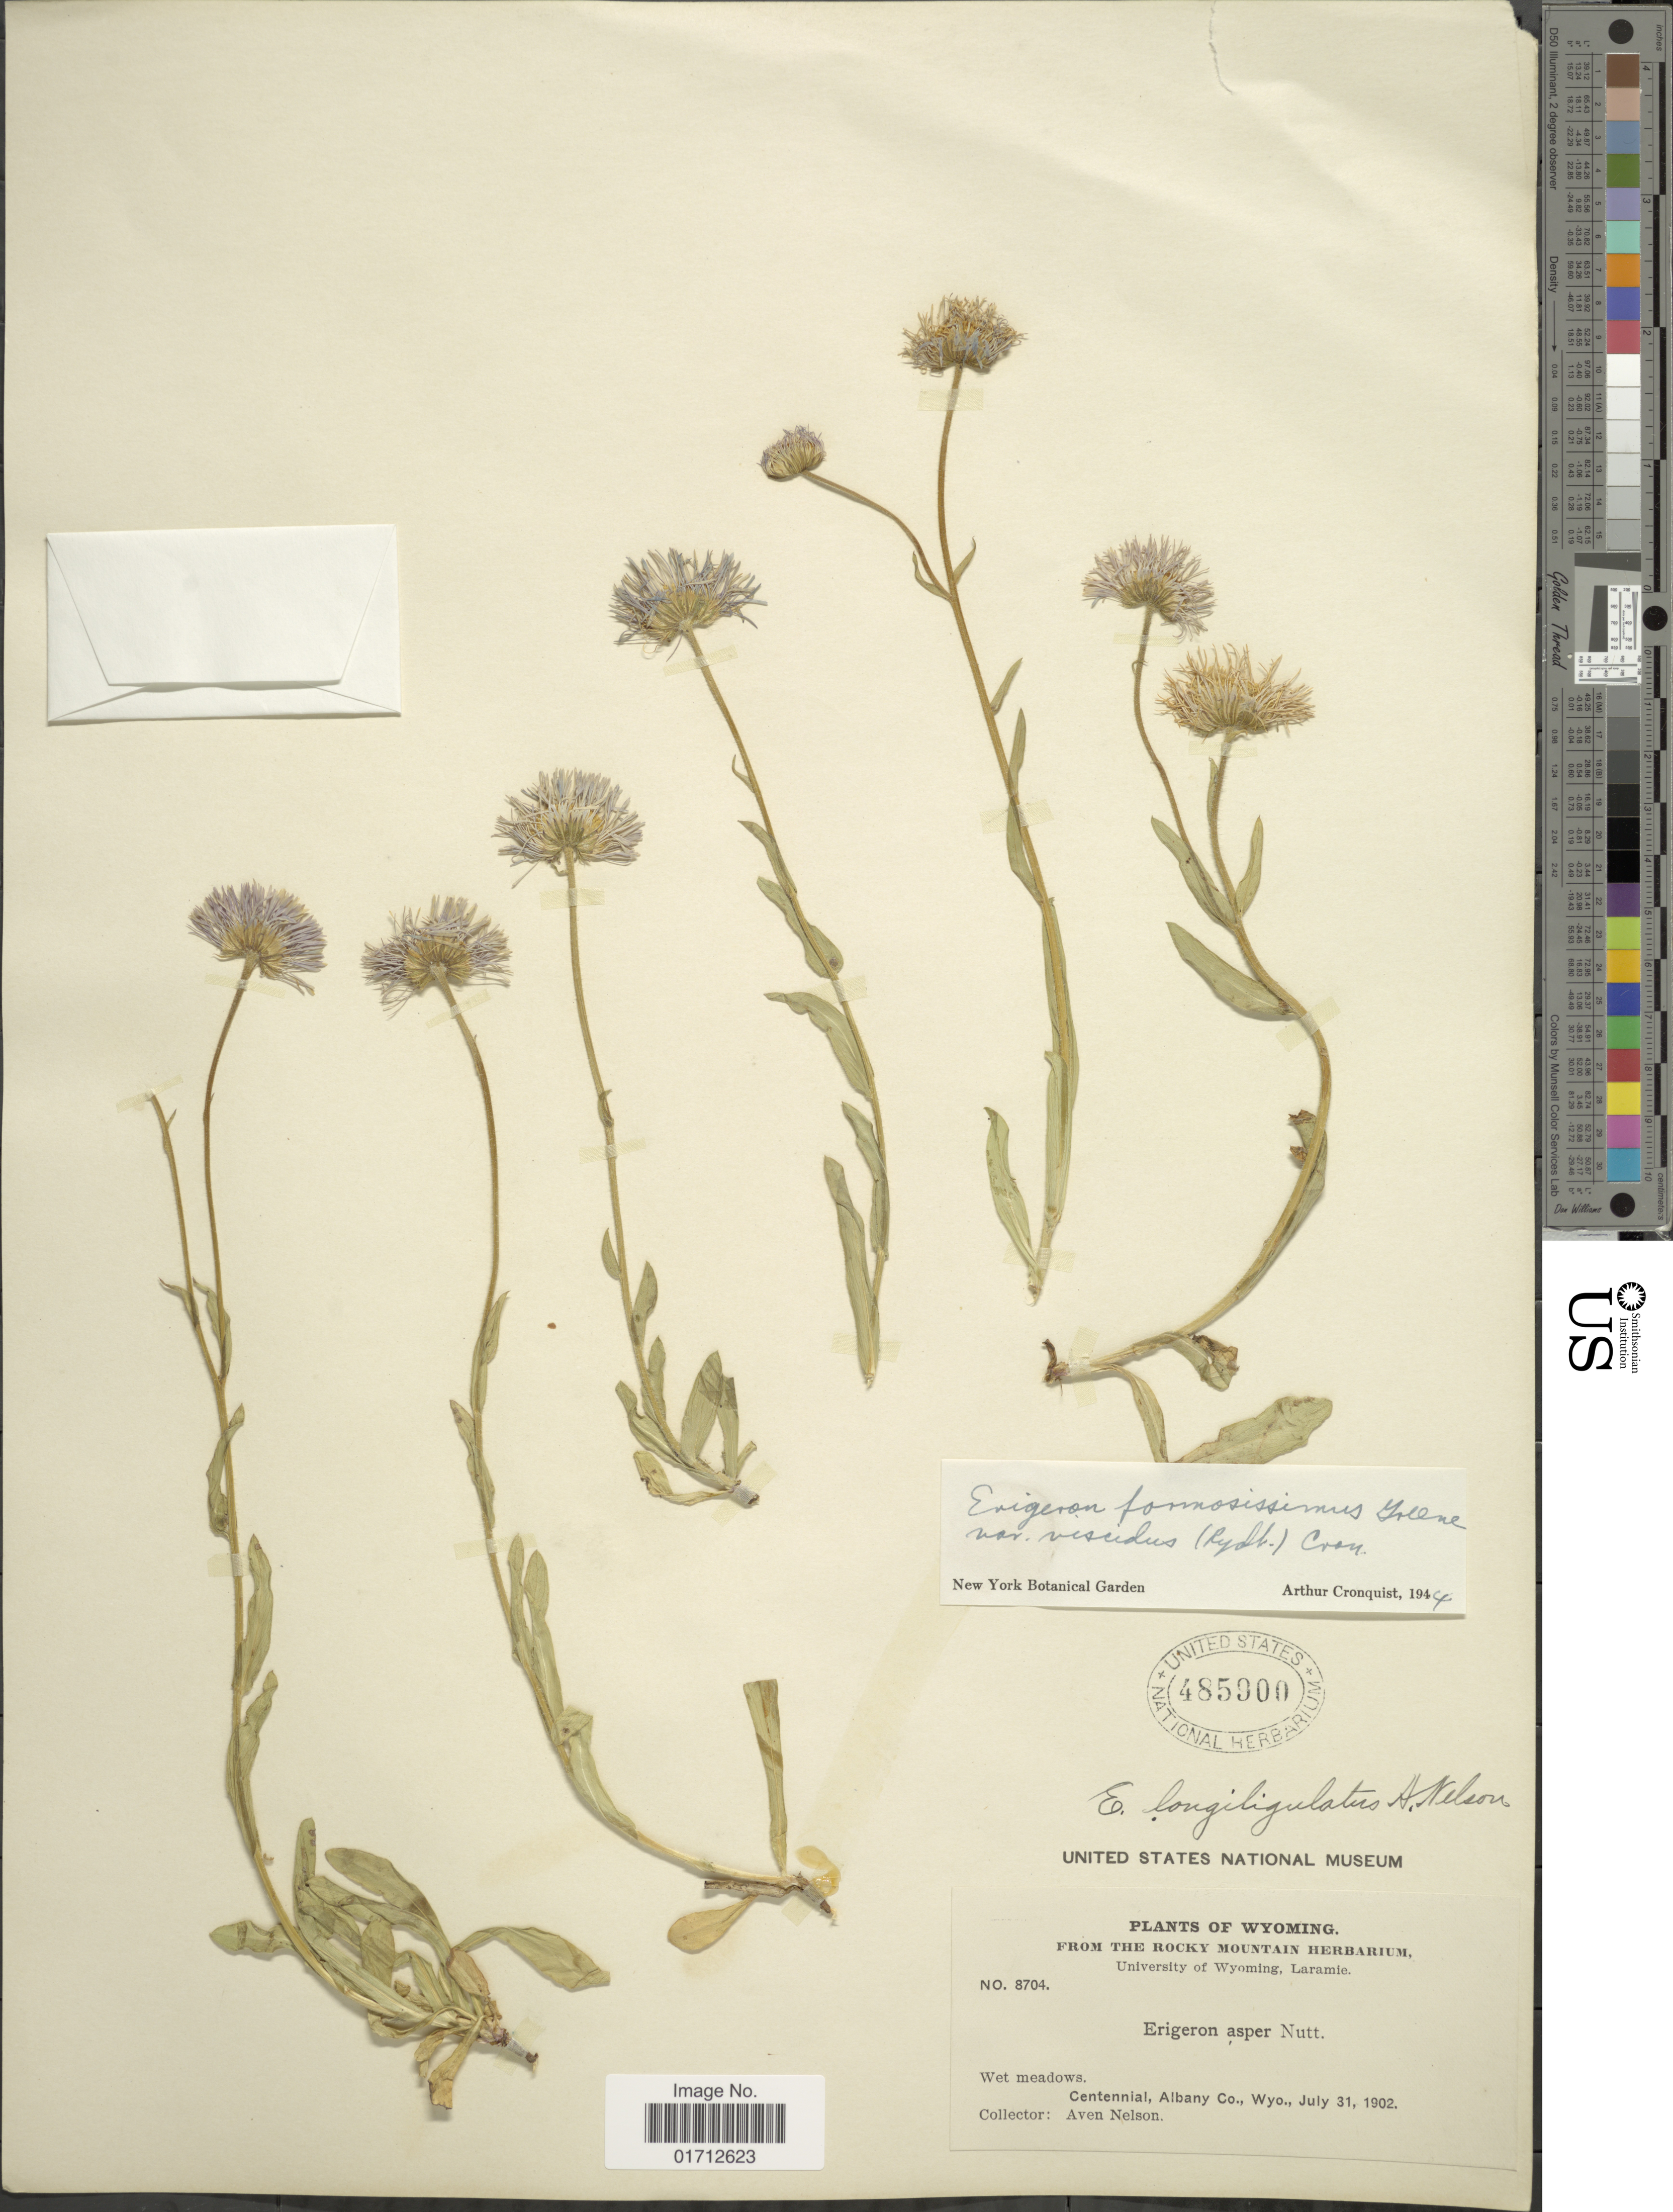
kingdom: Plantae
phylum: Tracheophyta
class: Magnoliopsida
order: Asterales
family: Asteraceae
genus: Erigeron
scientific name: Erigeron formosissimus var. viscidus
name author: (Rydb.) Cronq.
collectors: A. Nelson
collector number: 8704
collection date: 1902-07-31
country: United States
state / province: Wyoming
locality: Centennial, Albany Co.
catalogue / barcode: US 485900